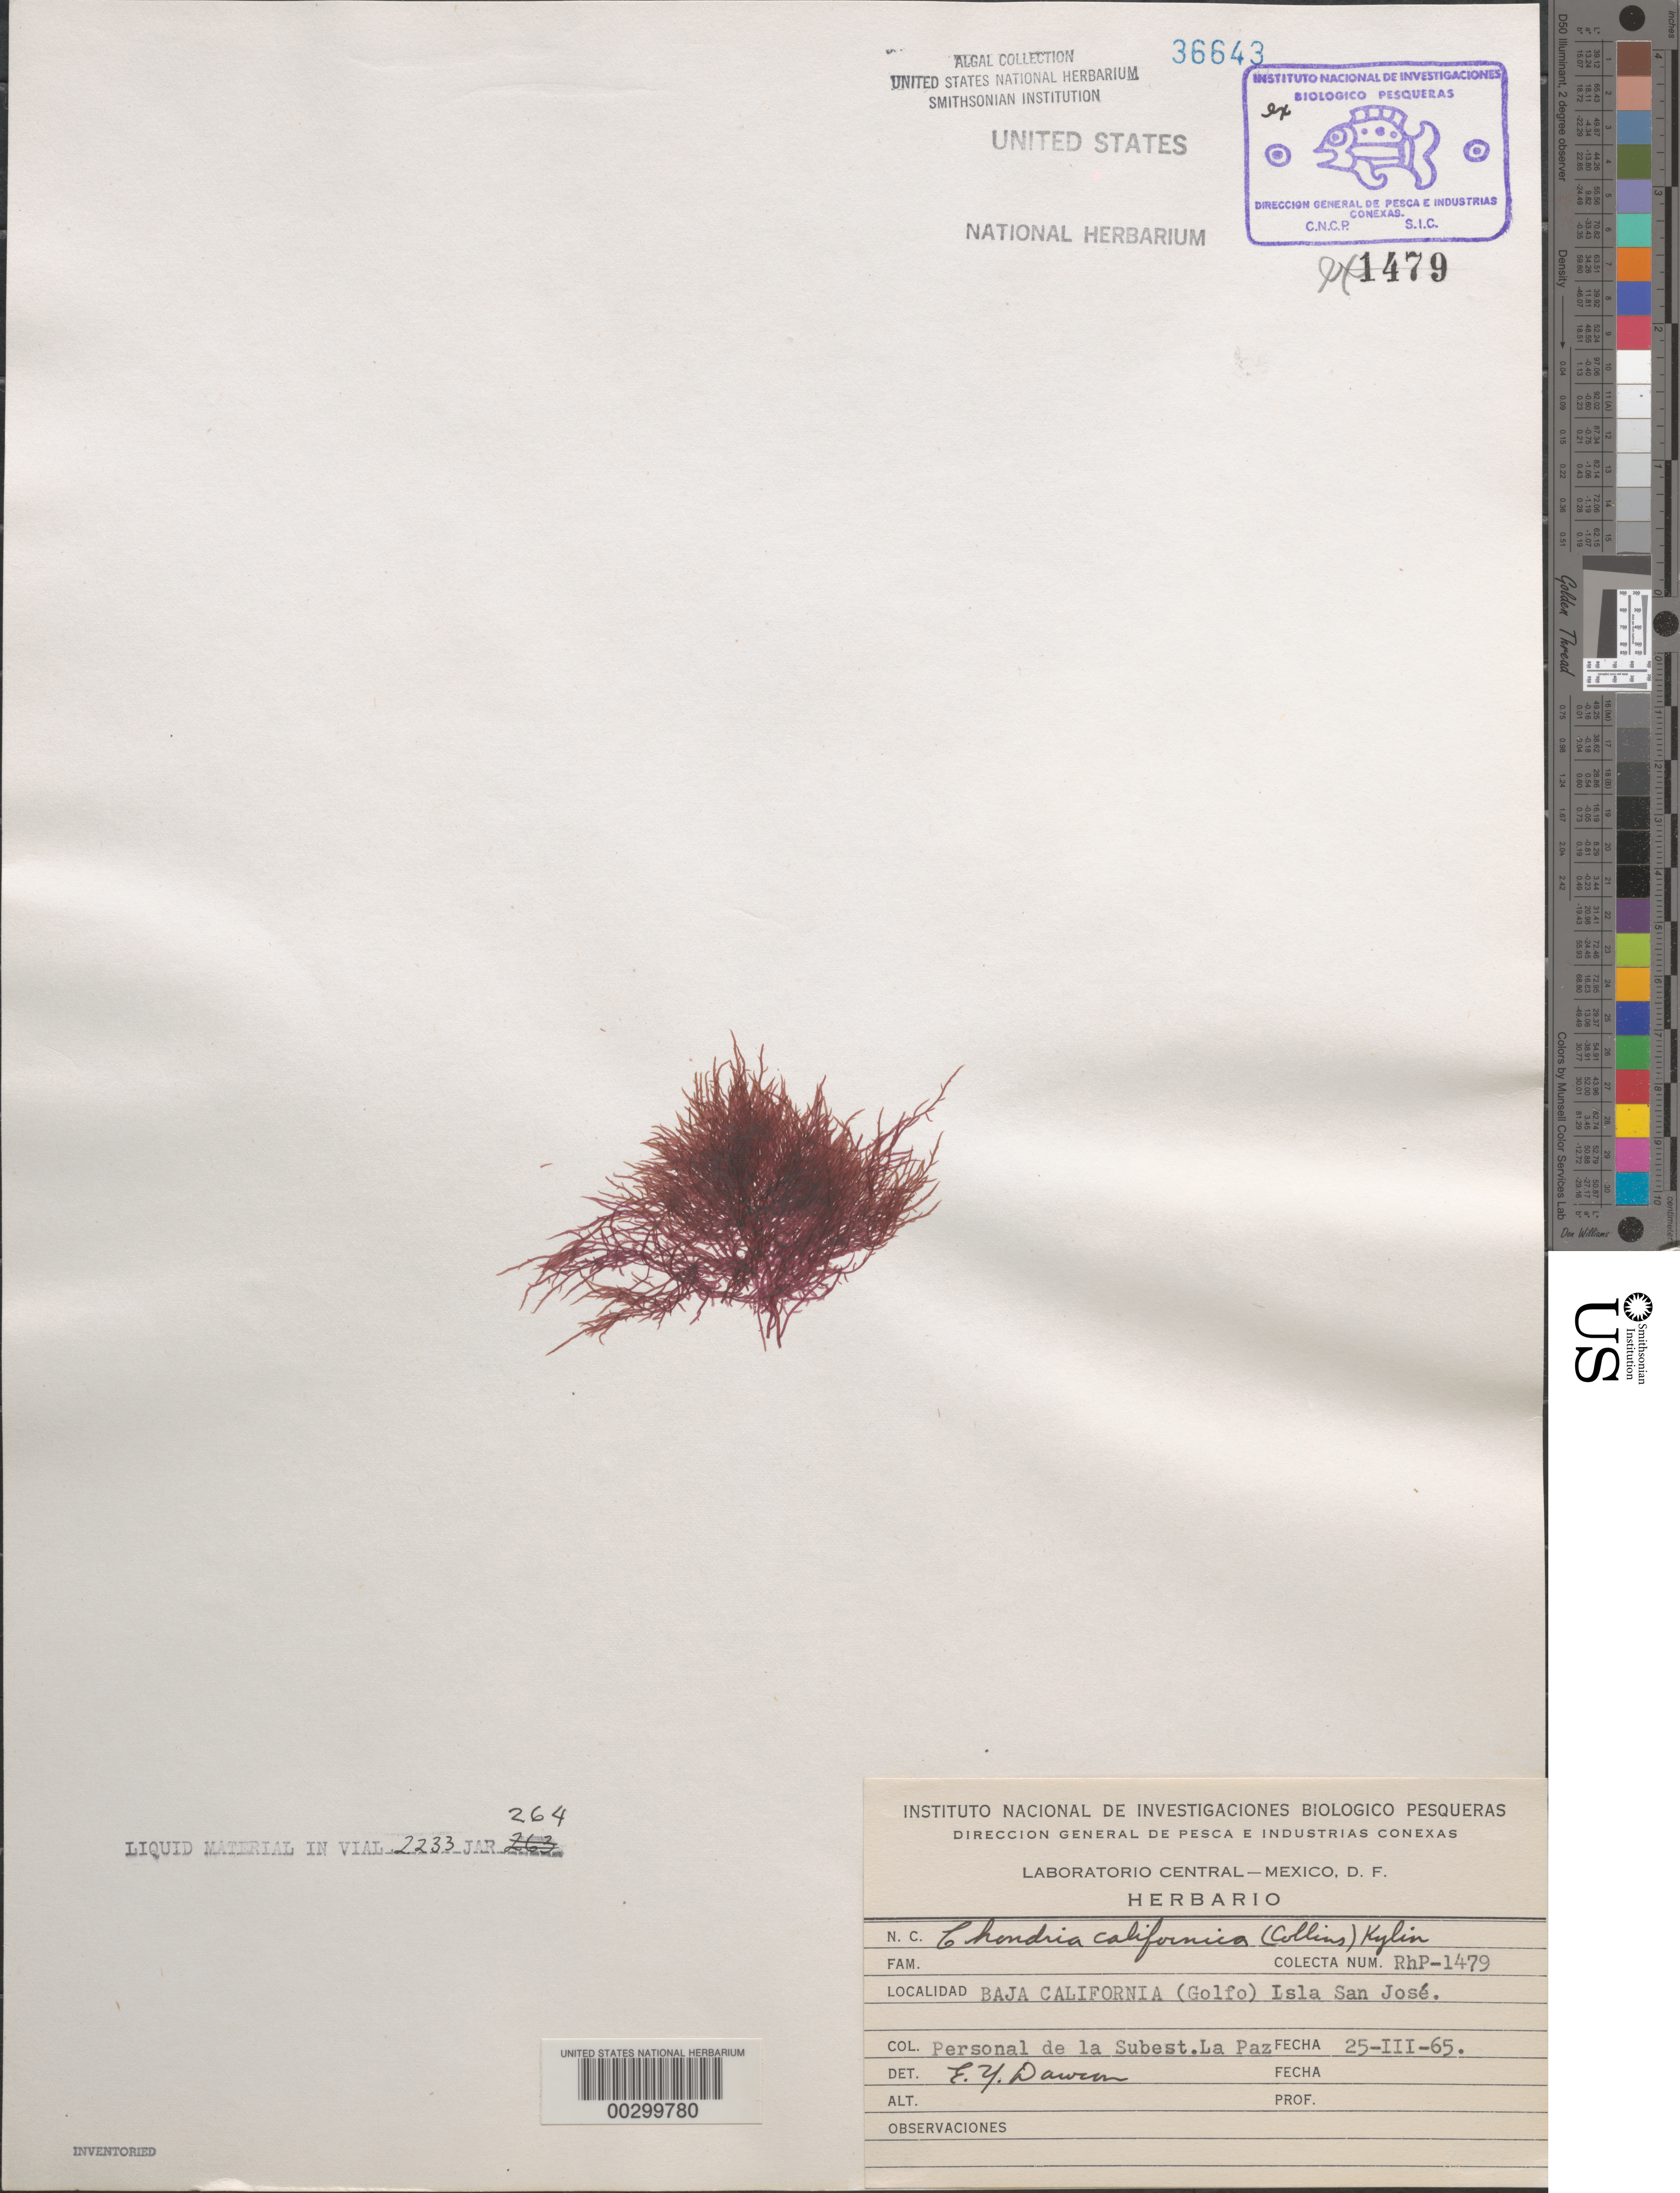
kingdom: Plantae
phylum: Rhodophyta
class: Florideophyceae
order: Ceramiales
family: Rhodomelaceae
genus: Chondria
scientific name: Chondria acrorhizophora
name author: Setch. & N.L. Gardner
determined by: Algae name updating Project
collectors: Laboratory Personnel, La Paz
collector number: RHP-1479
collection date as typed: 25 Mar 1965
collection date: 1965-03-25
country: Mexico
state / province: Baja California Sur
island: Isla San Jose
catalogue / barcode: US 36643